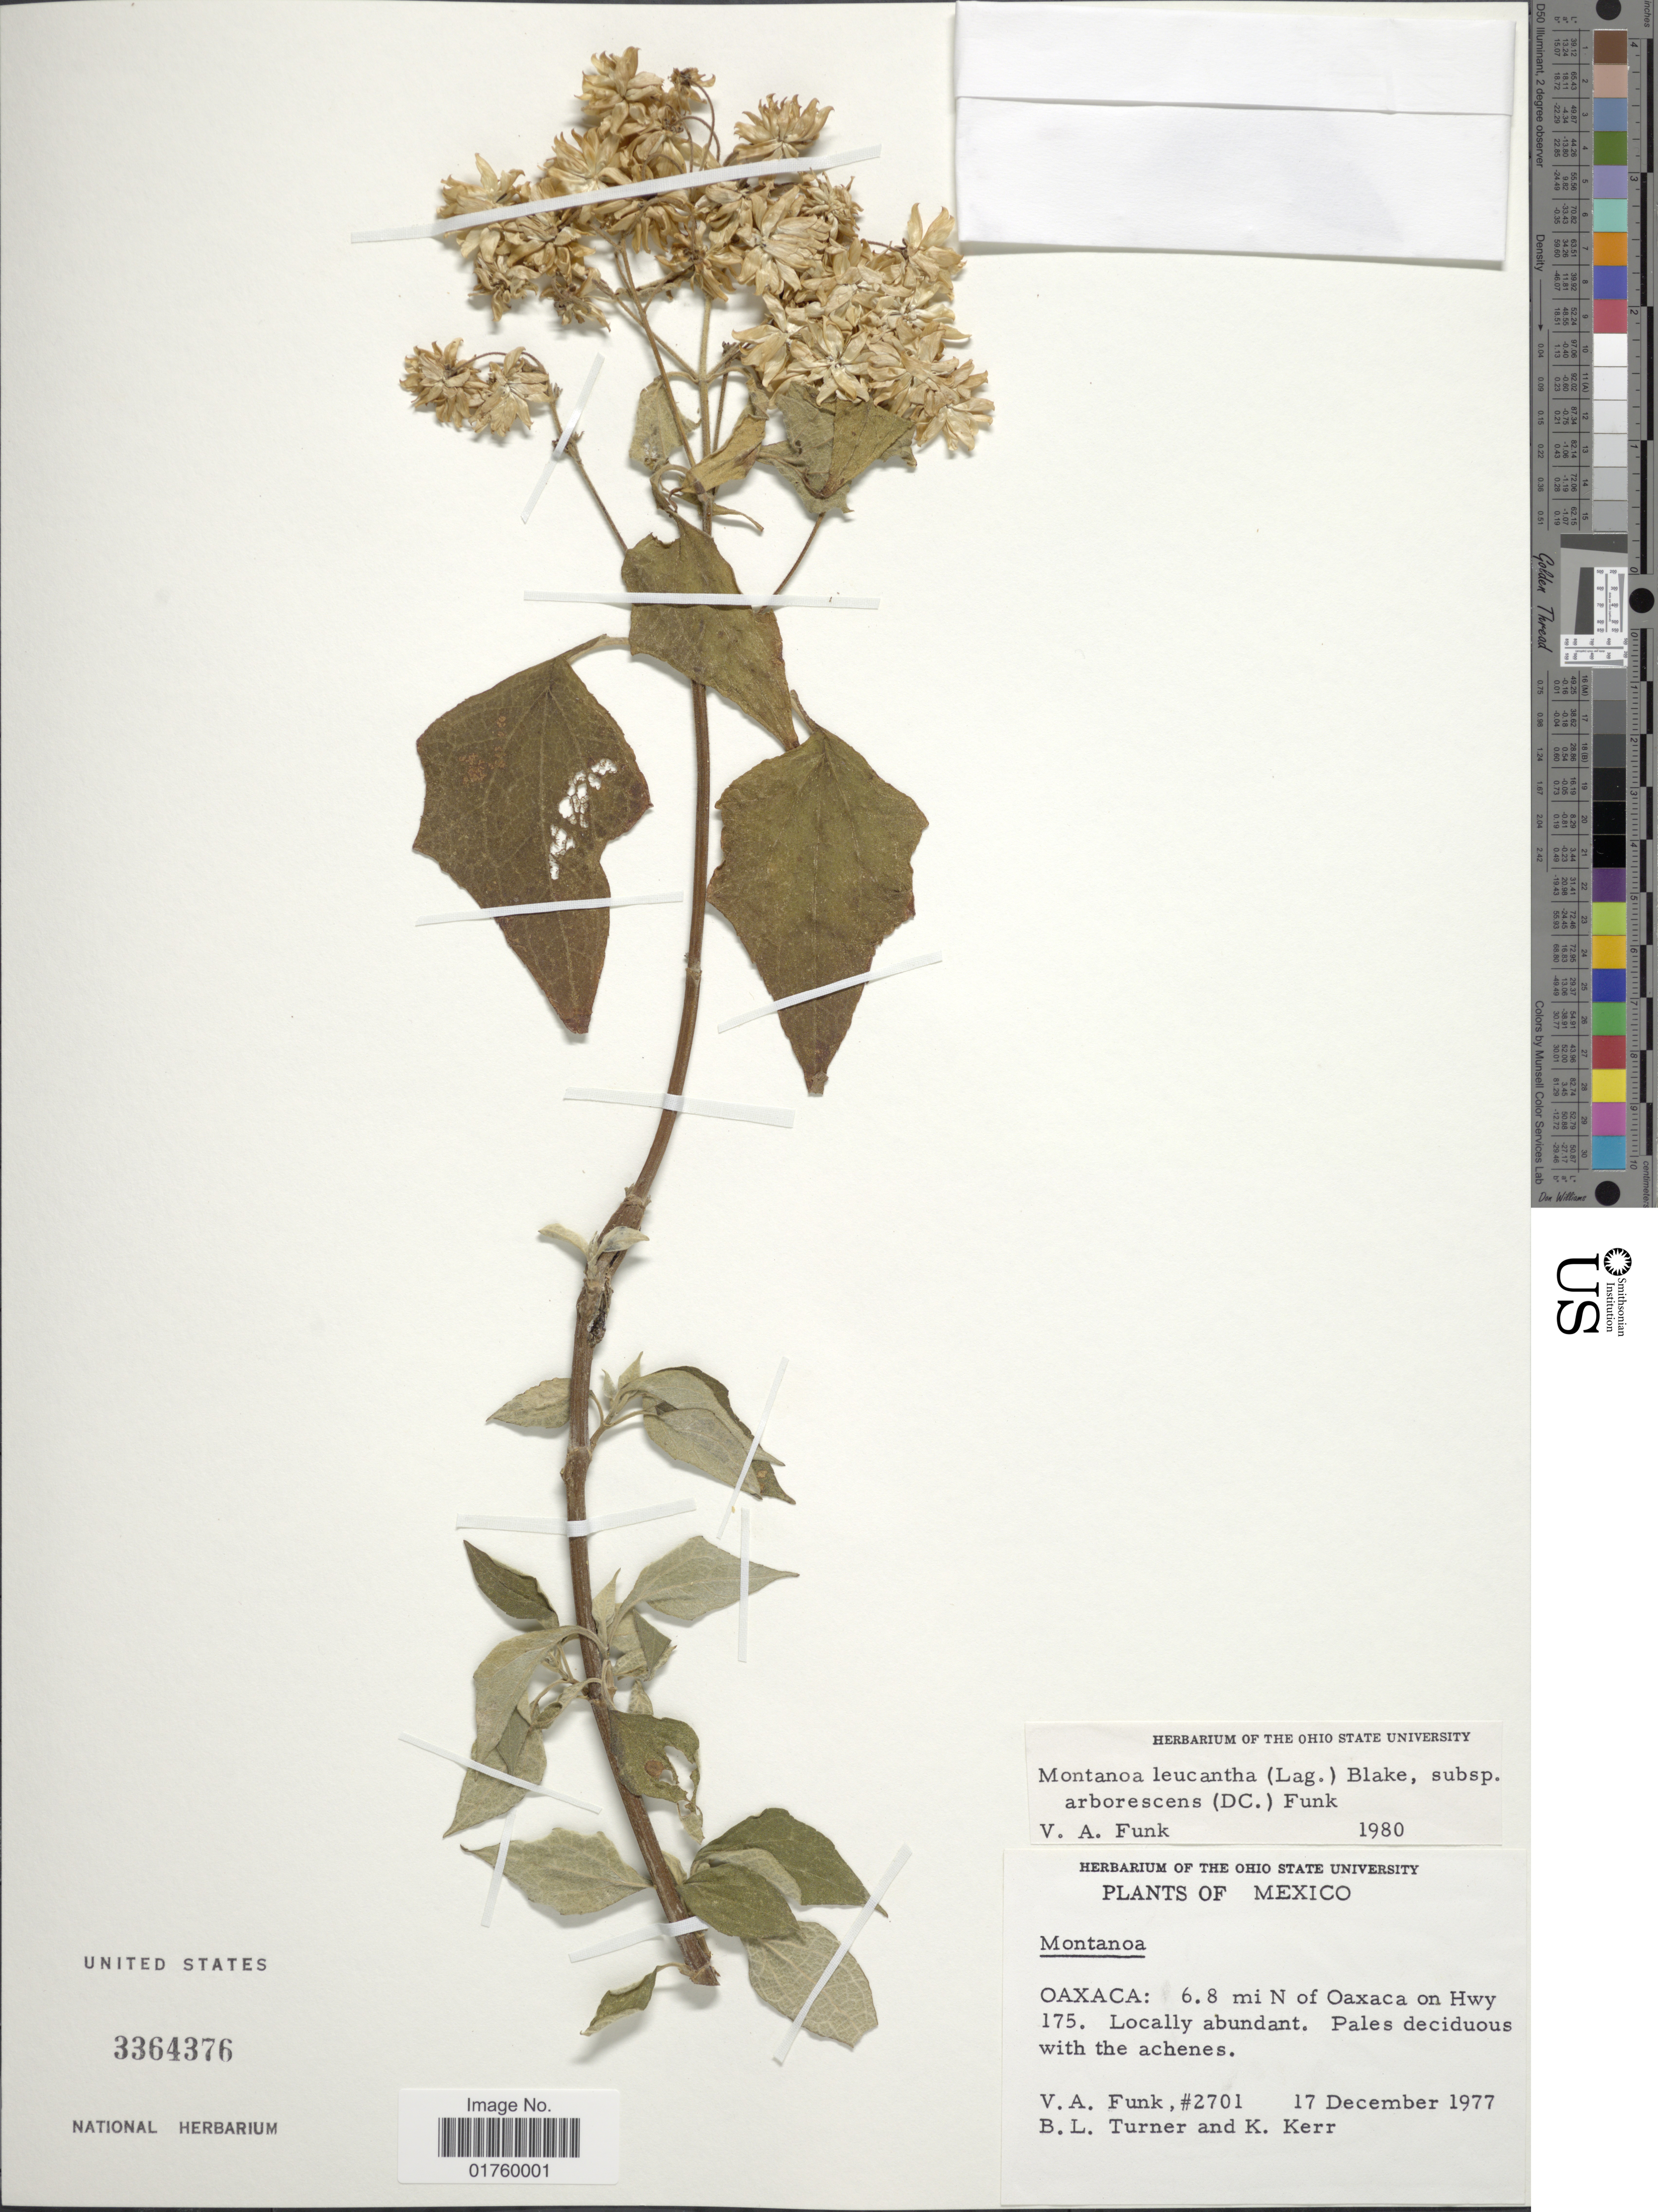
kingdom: Plantae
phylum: Tracheophyta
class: Magnoliopsida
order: Asterales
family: Asteraceae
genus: Montanoa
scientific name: Montanoa leucantha subsp. arborescens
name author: (DC.) V.A. Funk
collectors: V. Funk, B. L. Turner & K. Kerr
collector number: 2701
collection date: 1977-12-17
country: Mexico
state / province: Oaxaca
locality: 6.8 mi N of Oaxaca on Hwy 175.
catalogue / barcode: US 3364376